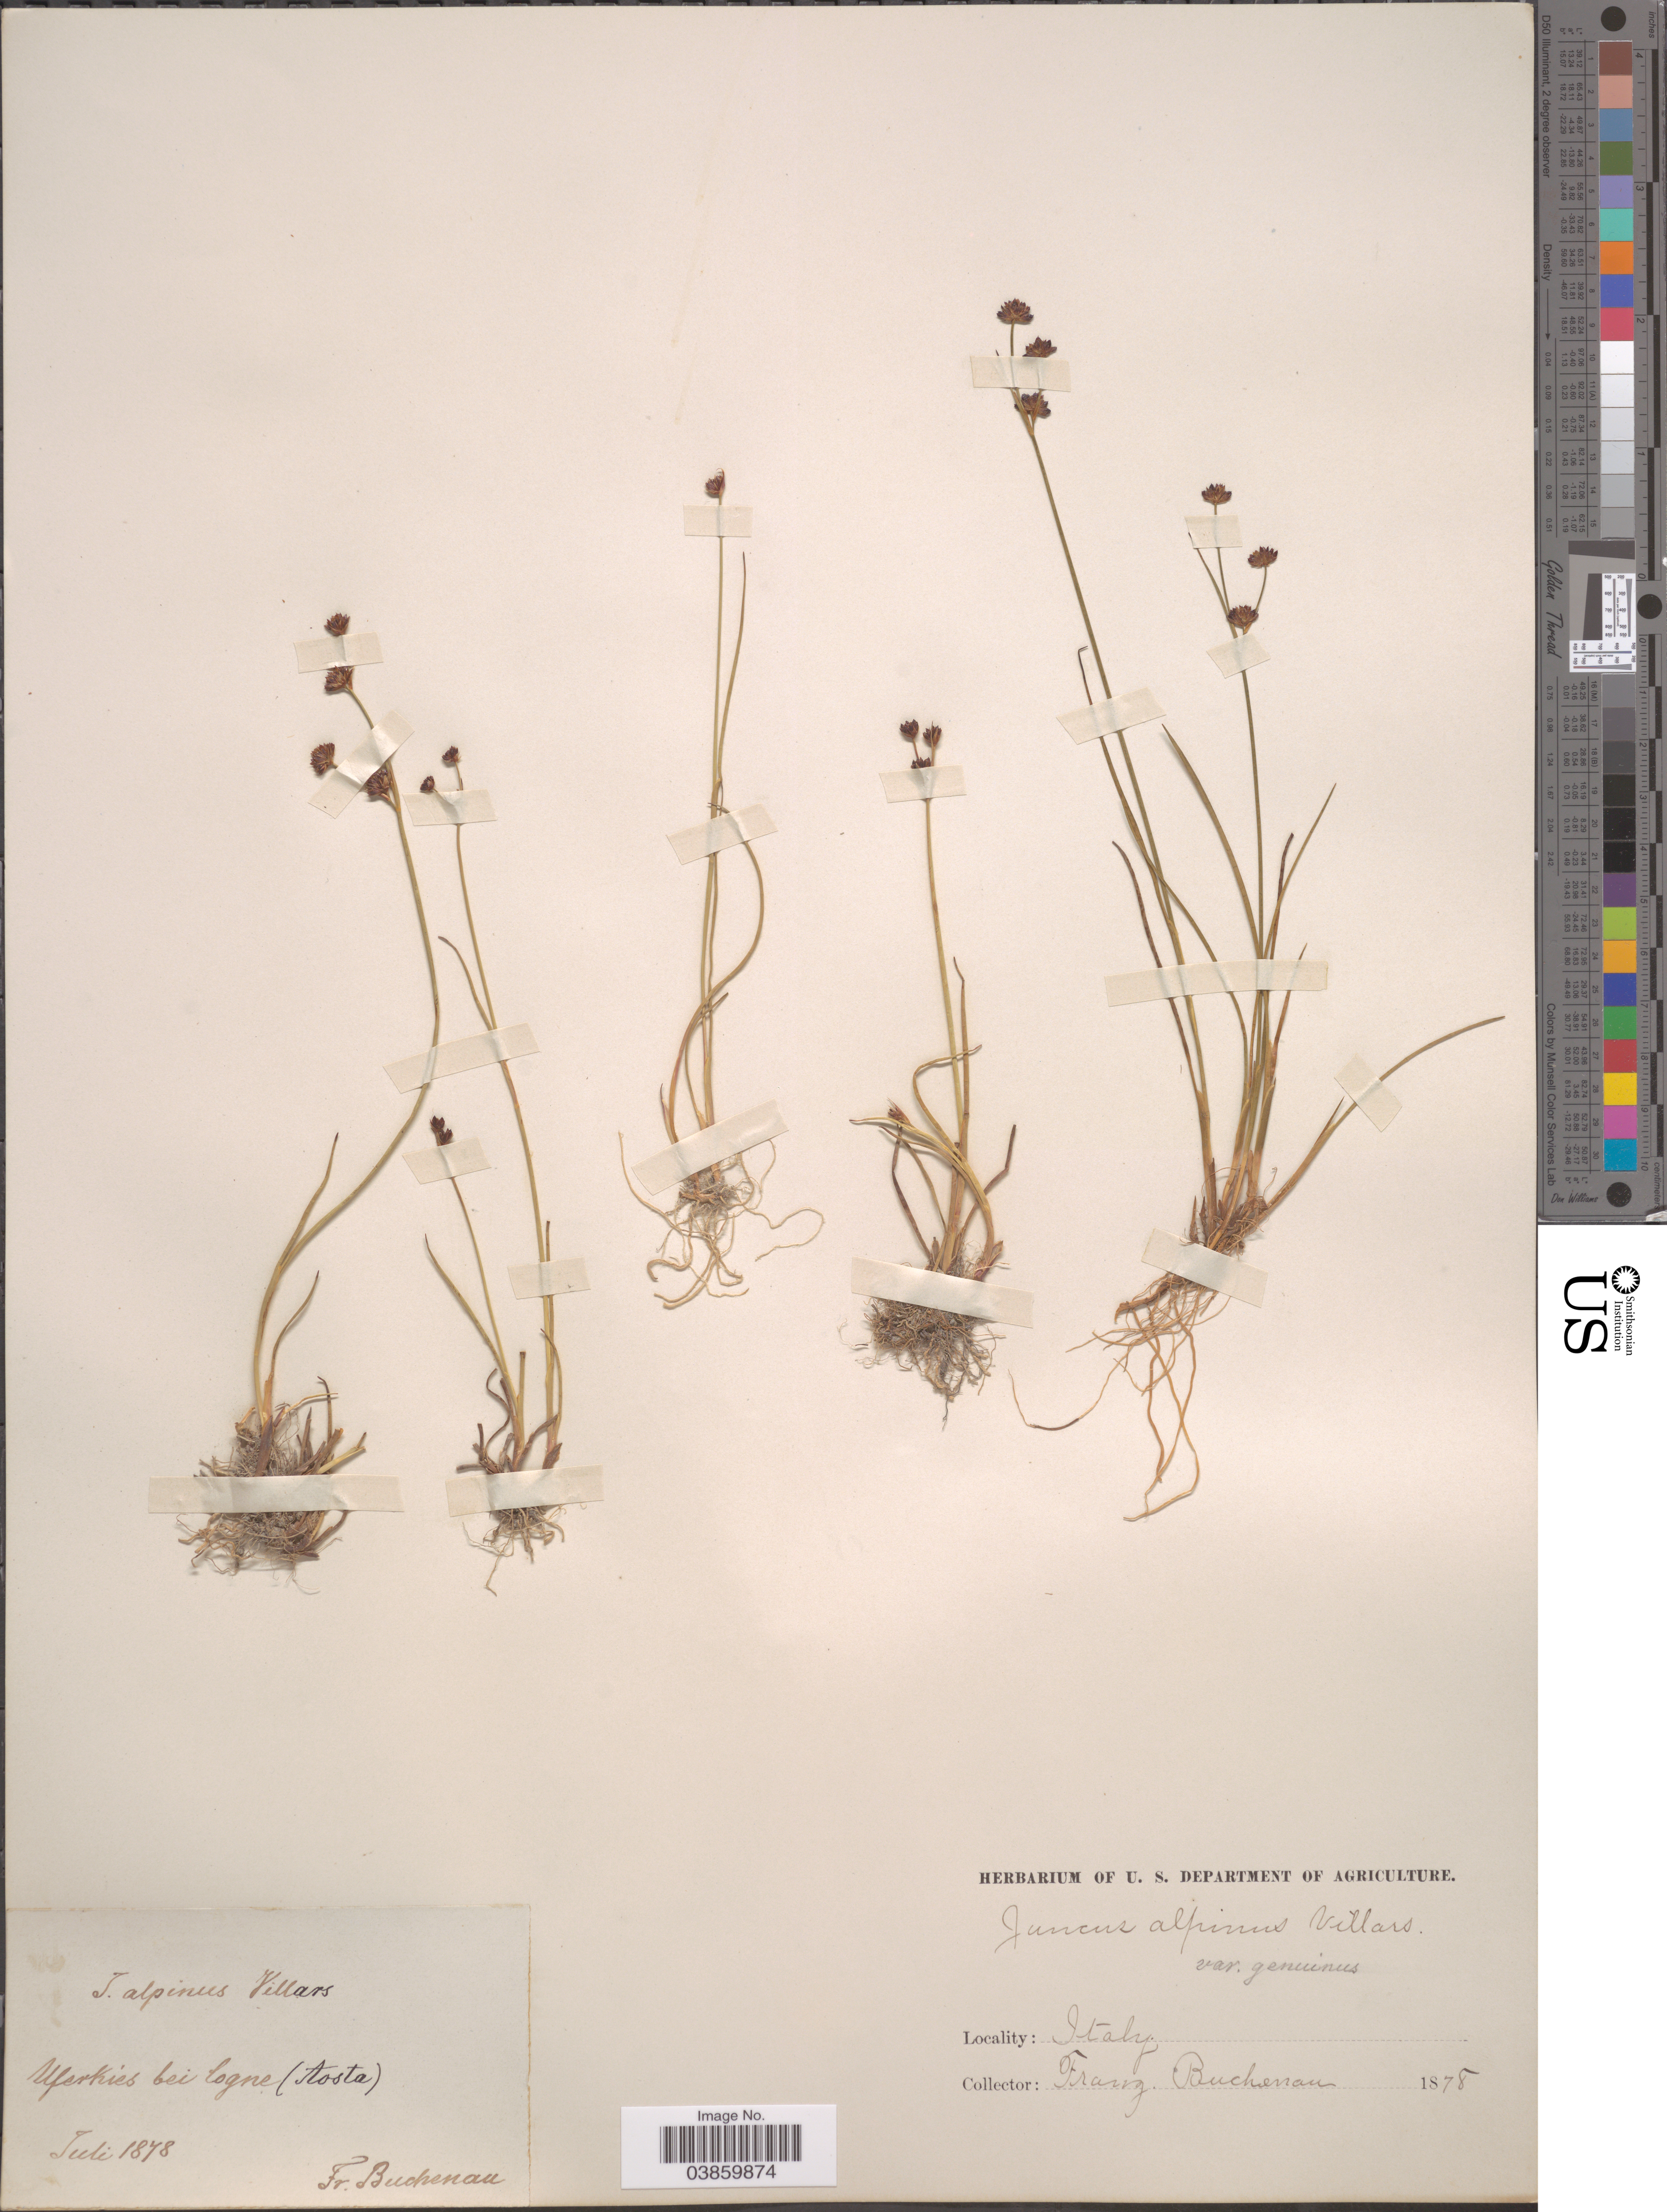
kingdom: Plantae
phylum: Tracheophyta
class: Liliopsida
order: Poales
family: Juncaceae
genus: Juncus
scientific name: Juncus alpinus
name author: Vill.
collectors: F. Buchenau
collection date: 1878-07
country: Italy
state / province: Valle d'Aosta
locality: Uperkies bei logne (Aosta). [interpreted]